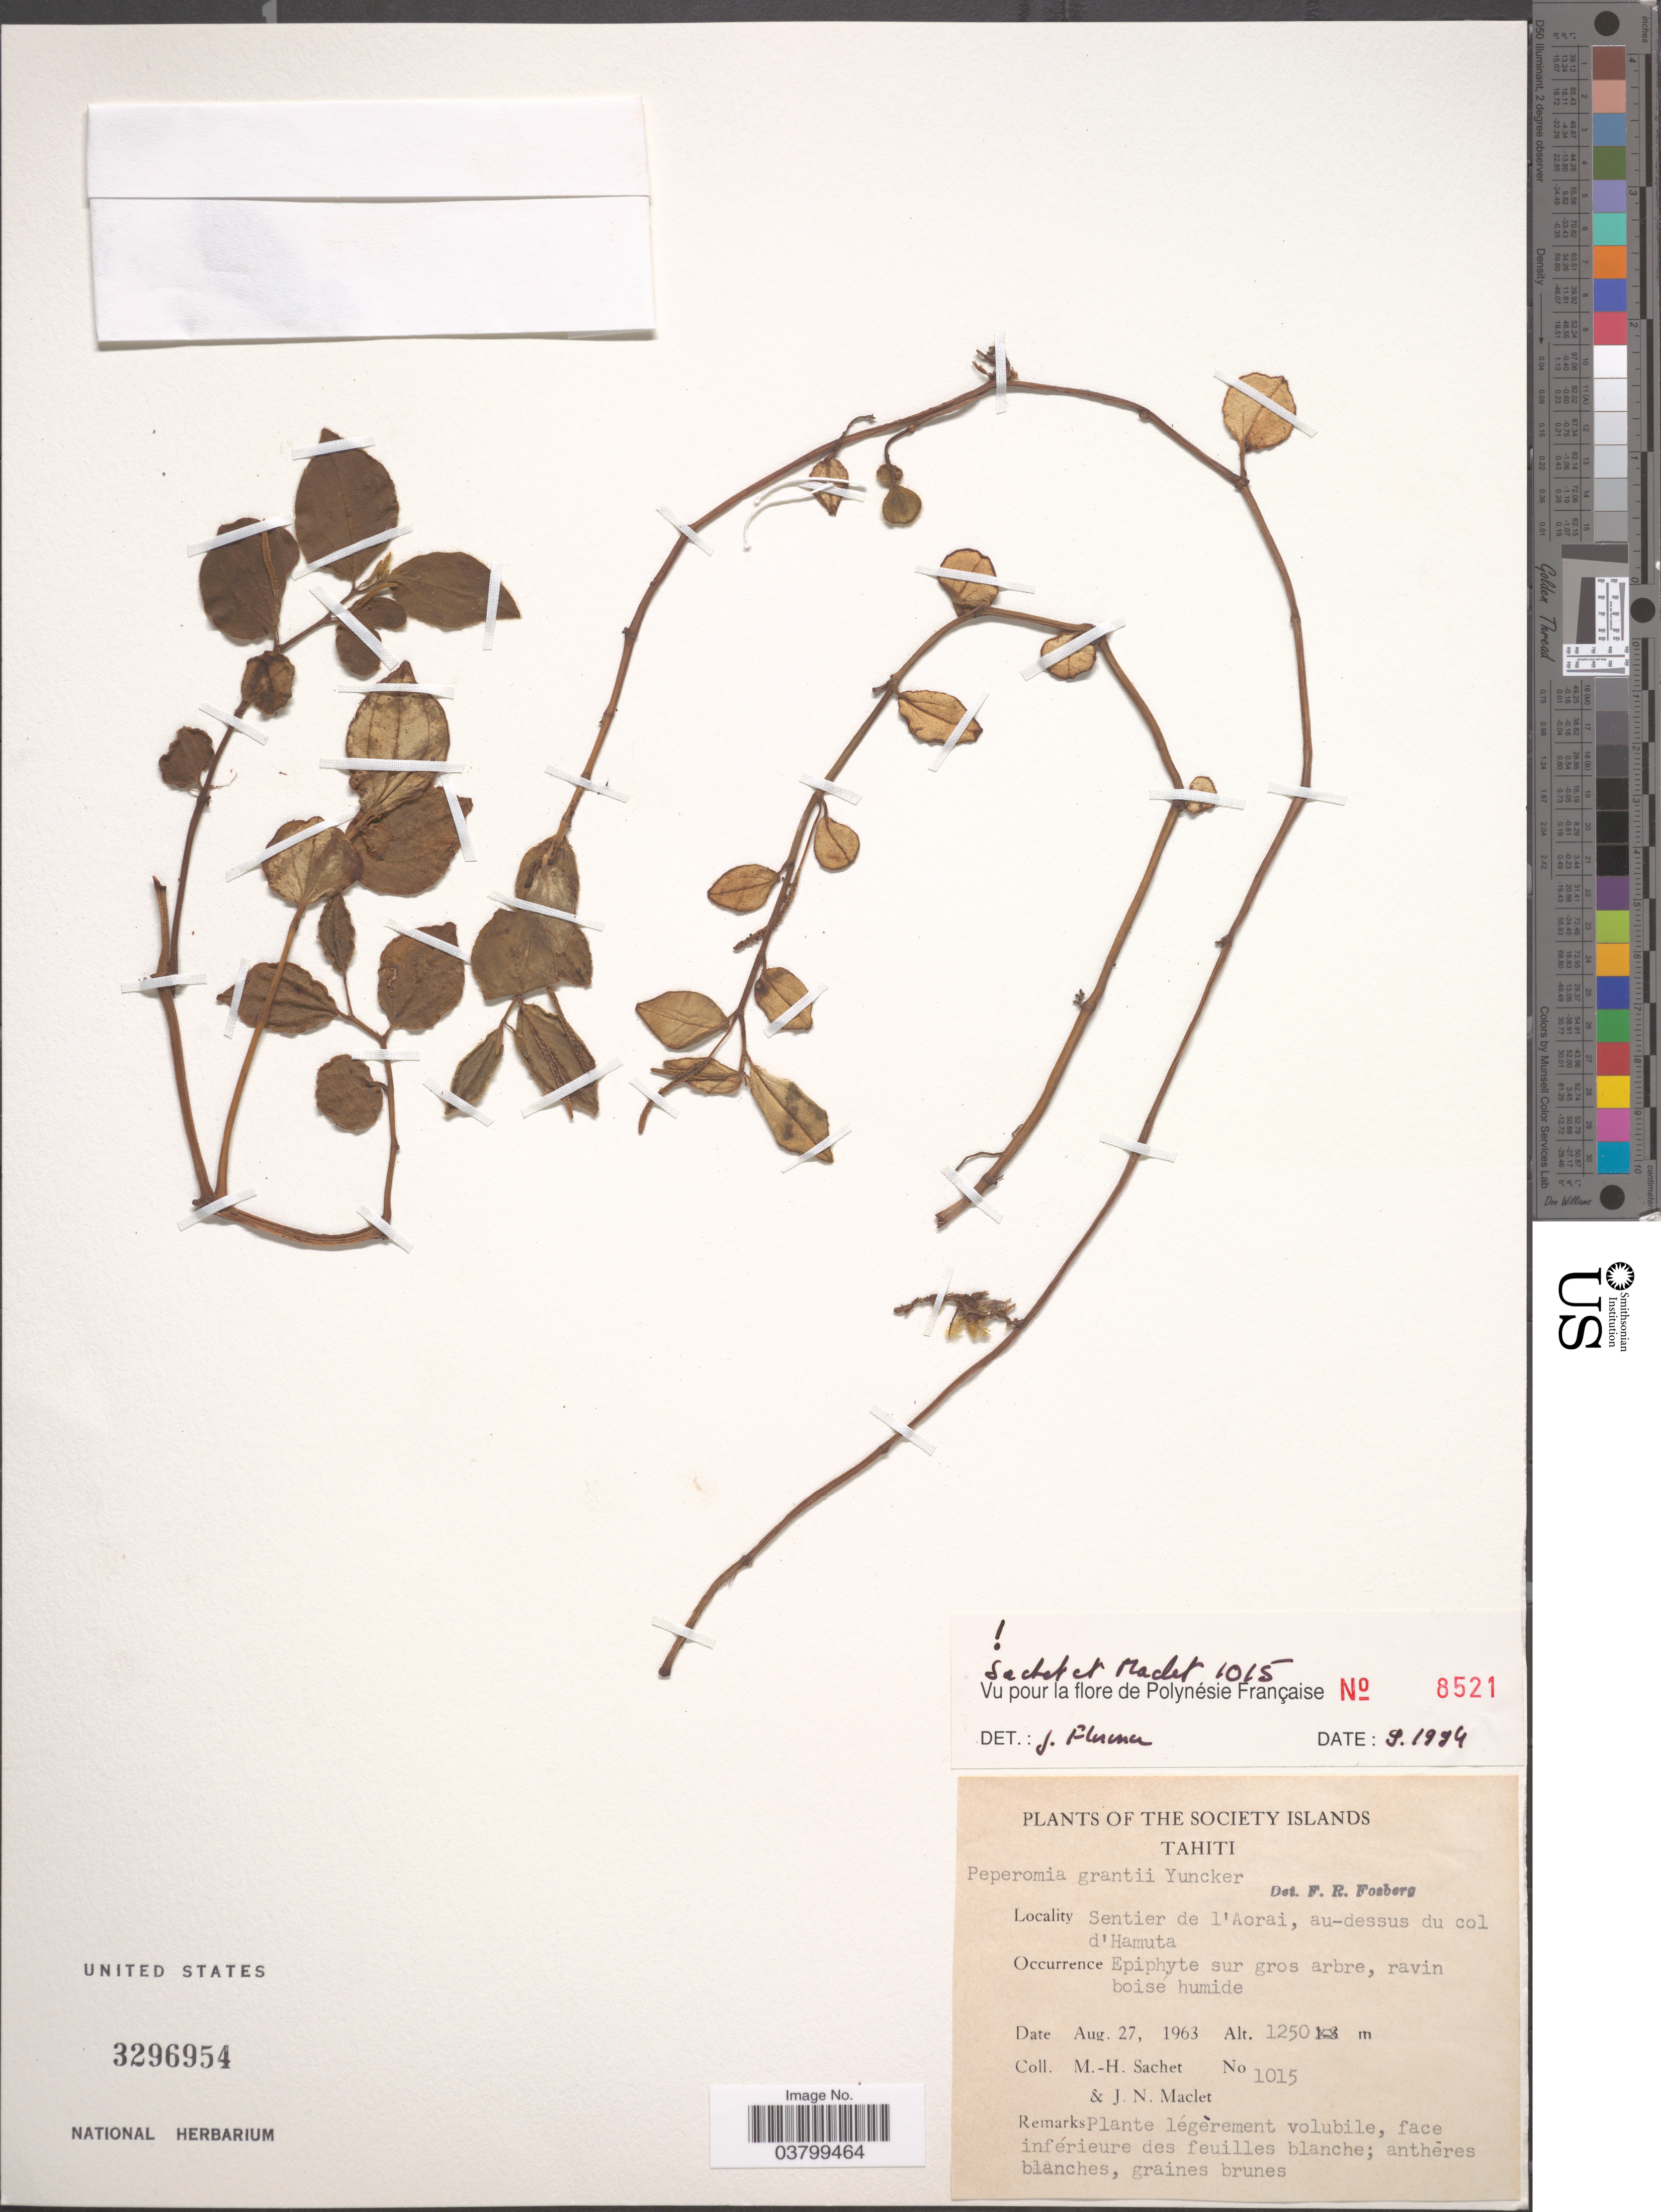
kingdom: Plantae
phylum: Tracheophyta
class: Magnoliopsida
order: Piperales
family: Piperaceae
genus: Peperomia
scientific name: Peperomia grantii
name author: Yunck.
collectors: M.-H. Sachet & J. Maclet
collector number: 1015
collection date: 1963-08-27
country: French Polynesia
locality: Society Islands. Tahiti. Sentier de l'Aorai, au-dessus du col d'Hamuta.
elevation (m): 1250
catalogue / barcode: US 3296954